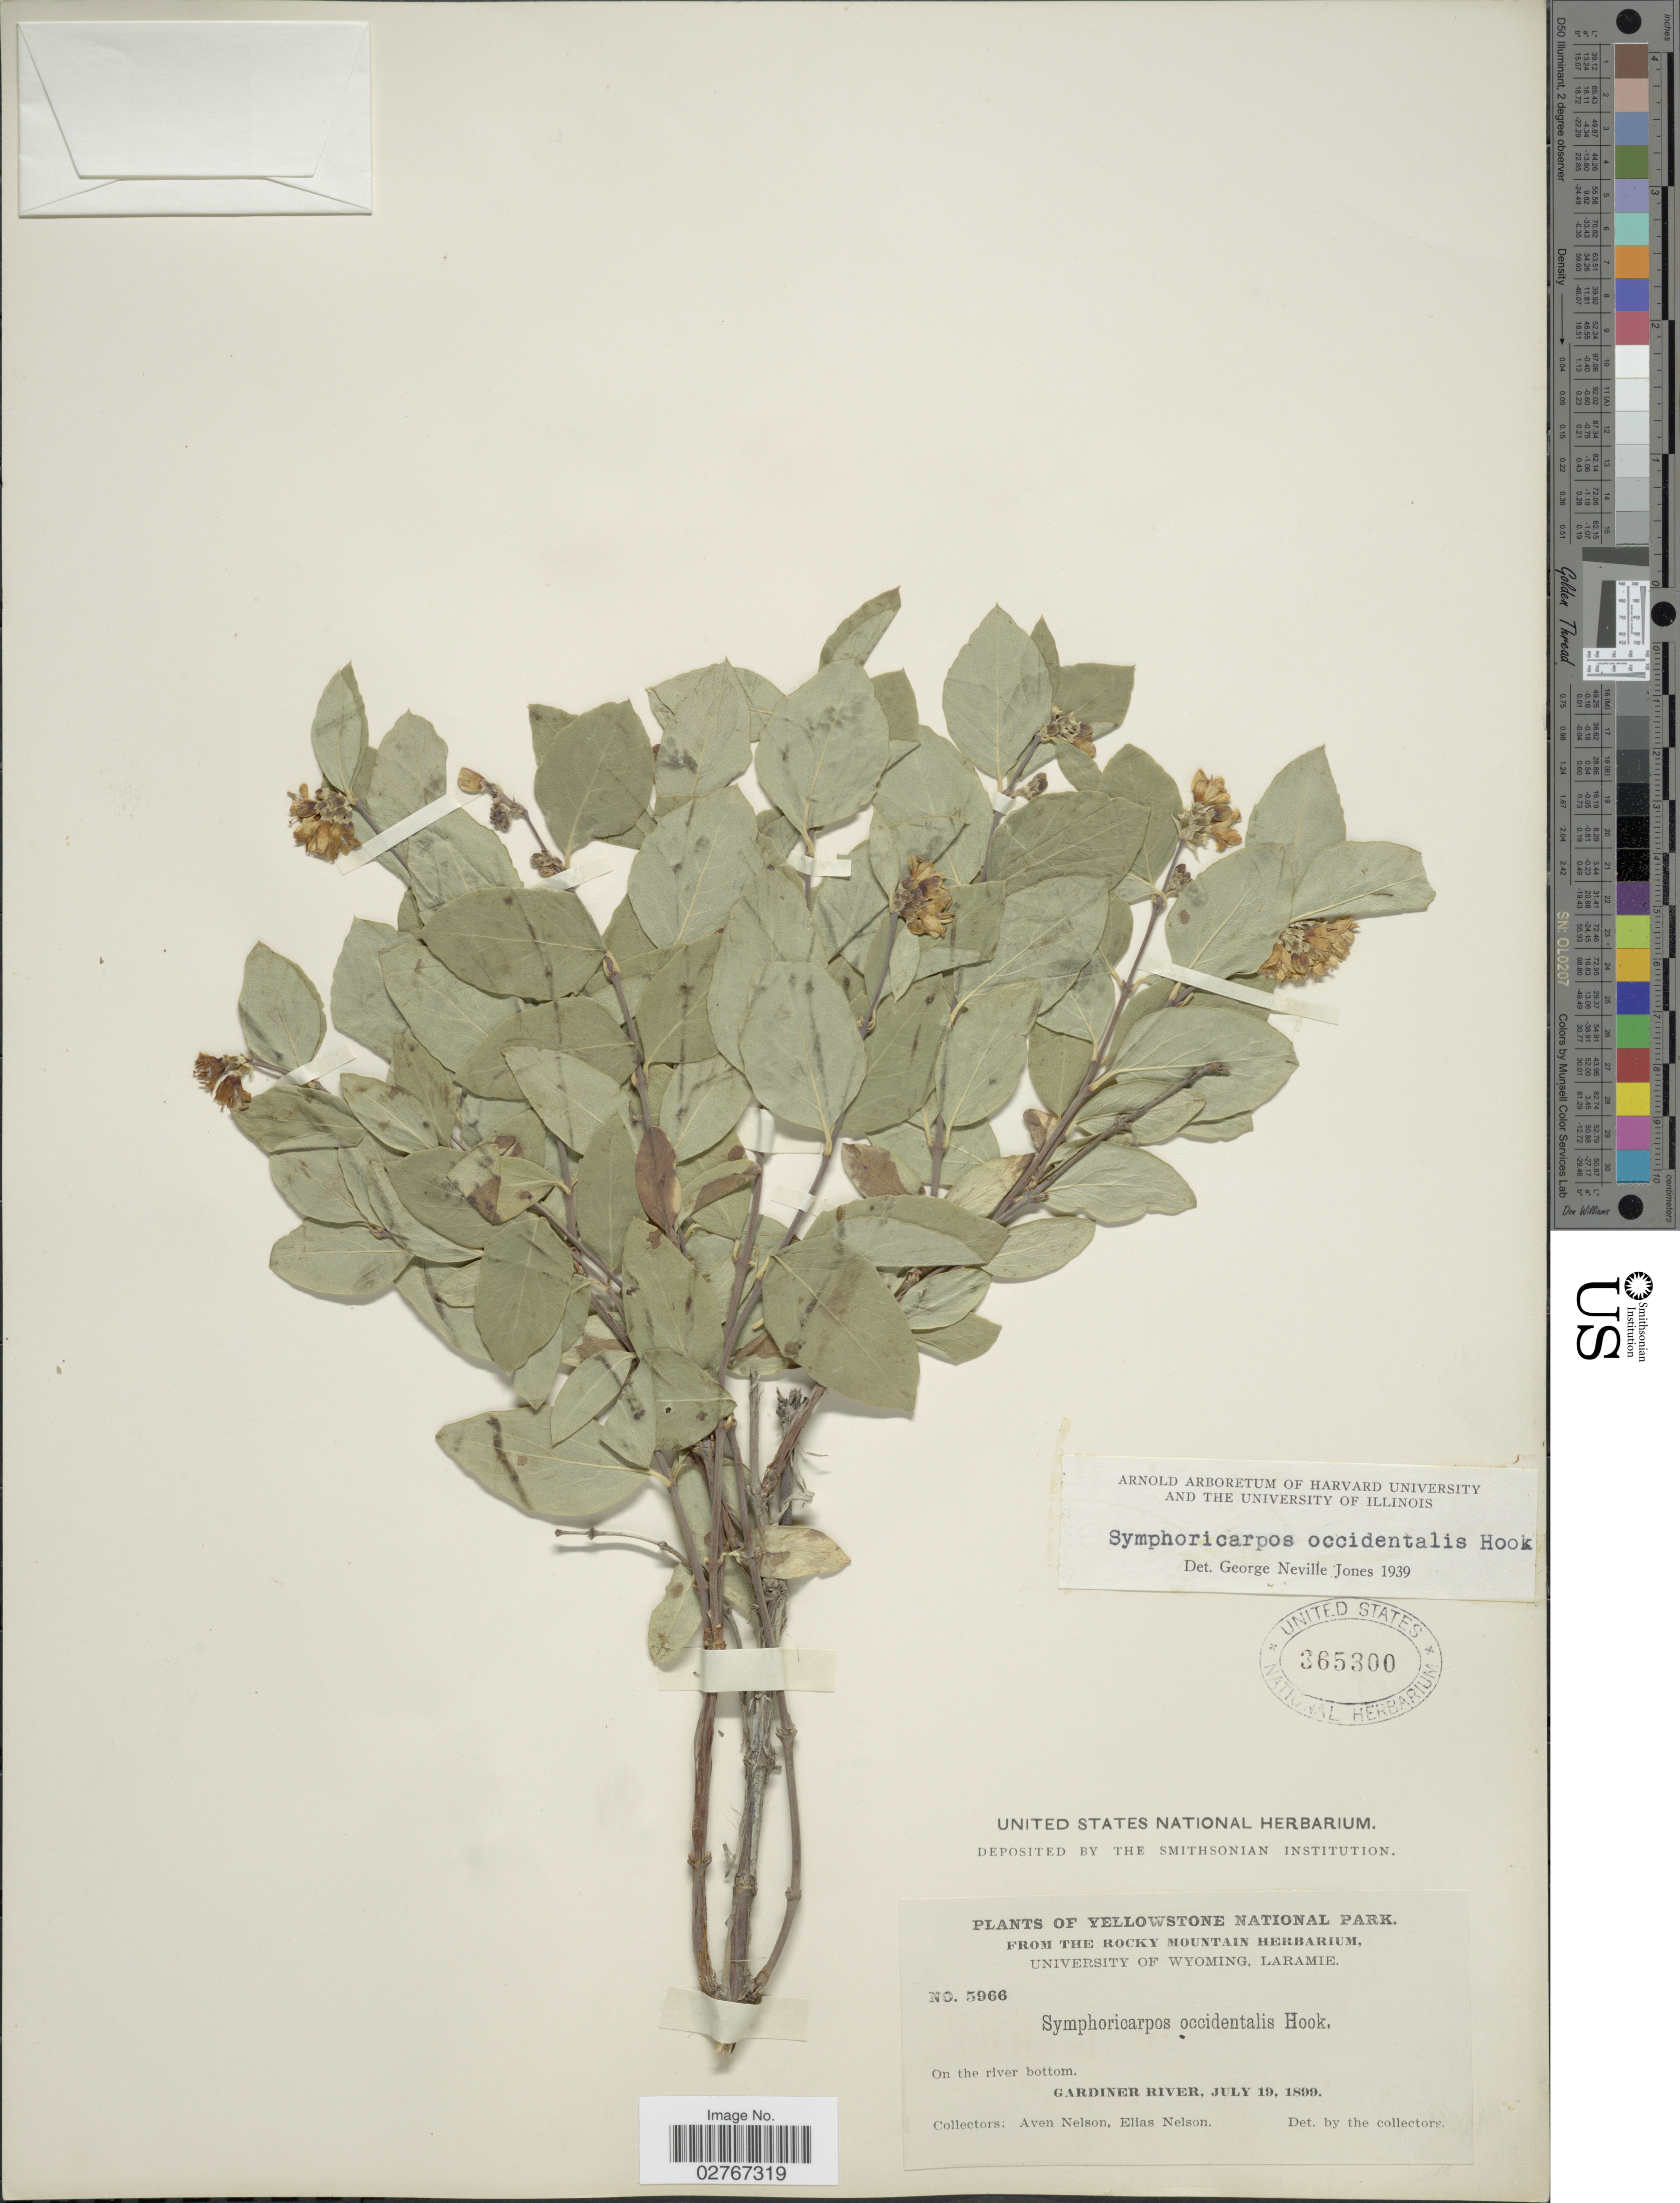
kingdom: Plantae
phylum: Tracheophyta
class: Magnoliopsida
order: Dipsacales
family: Caprifoliaceae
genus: Symphoricarpos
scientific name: Symphoricarpos occidentalis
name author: (R. Br.) Hook.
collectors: A. Nelson & E. Nelson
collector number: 5966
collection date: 1899-07-19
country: United States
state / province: Montana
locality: Yellowstone National Park. Gardiner river.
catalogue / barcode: US 365300